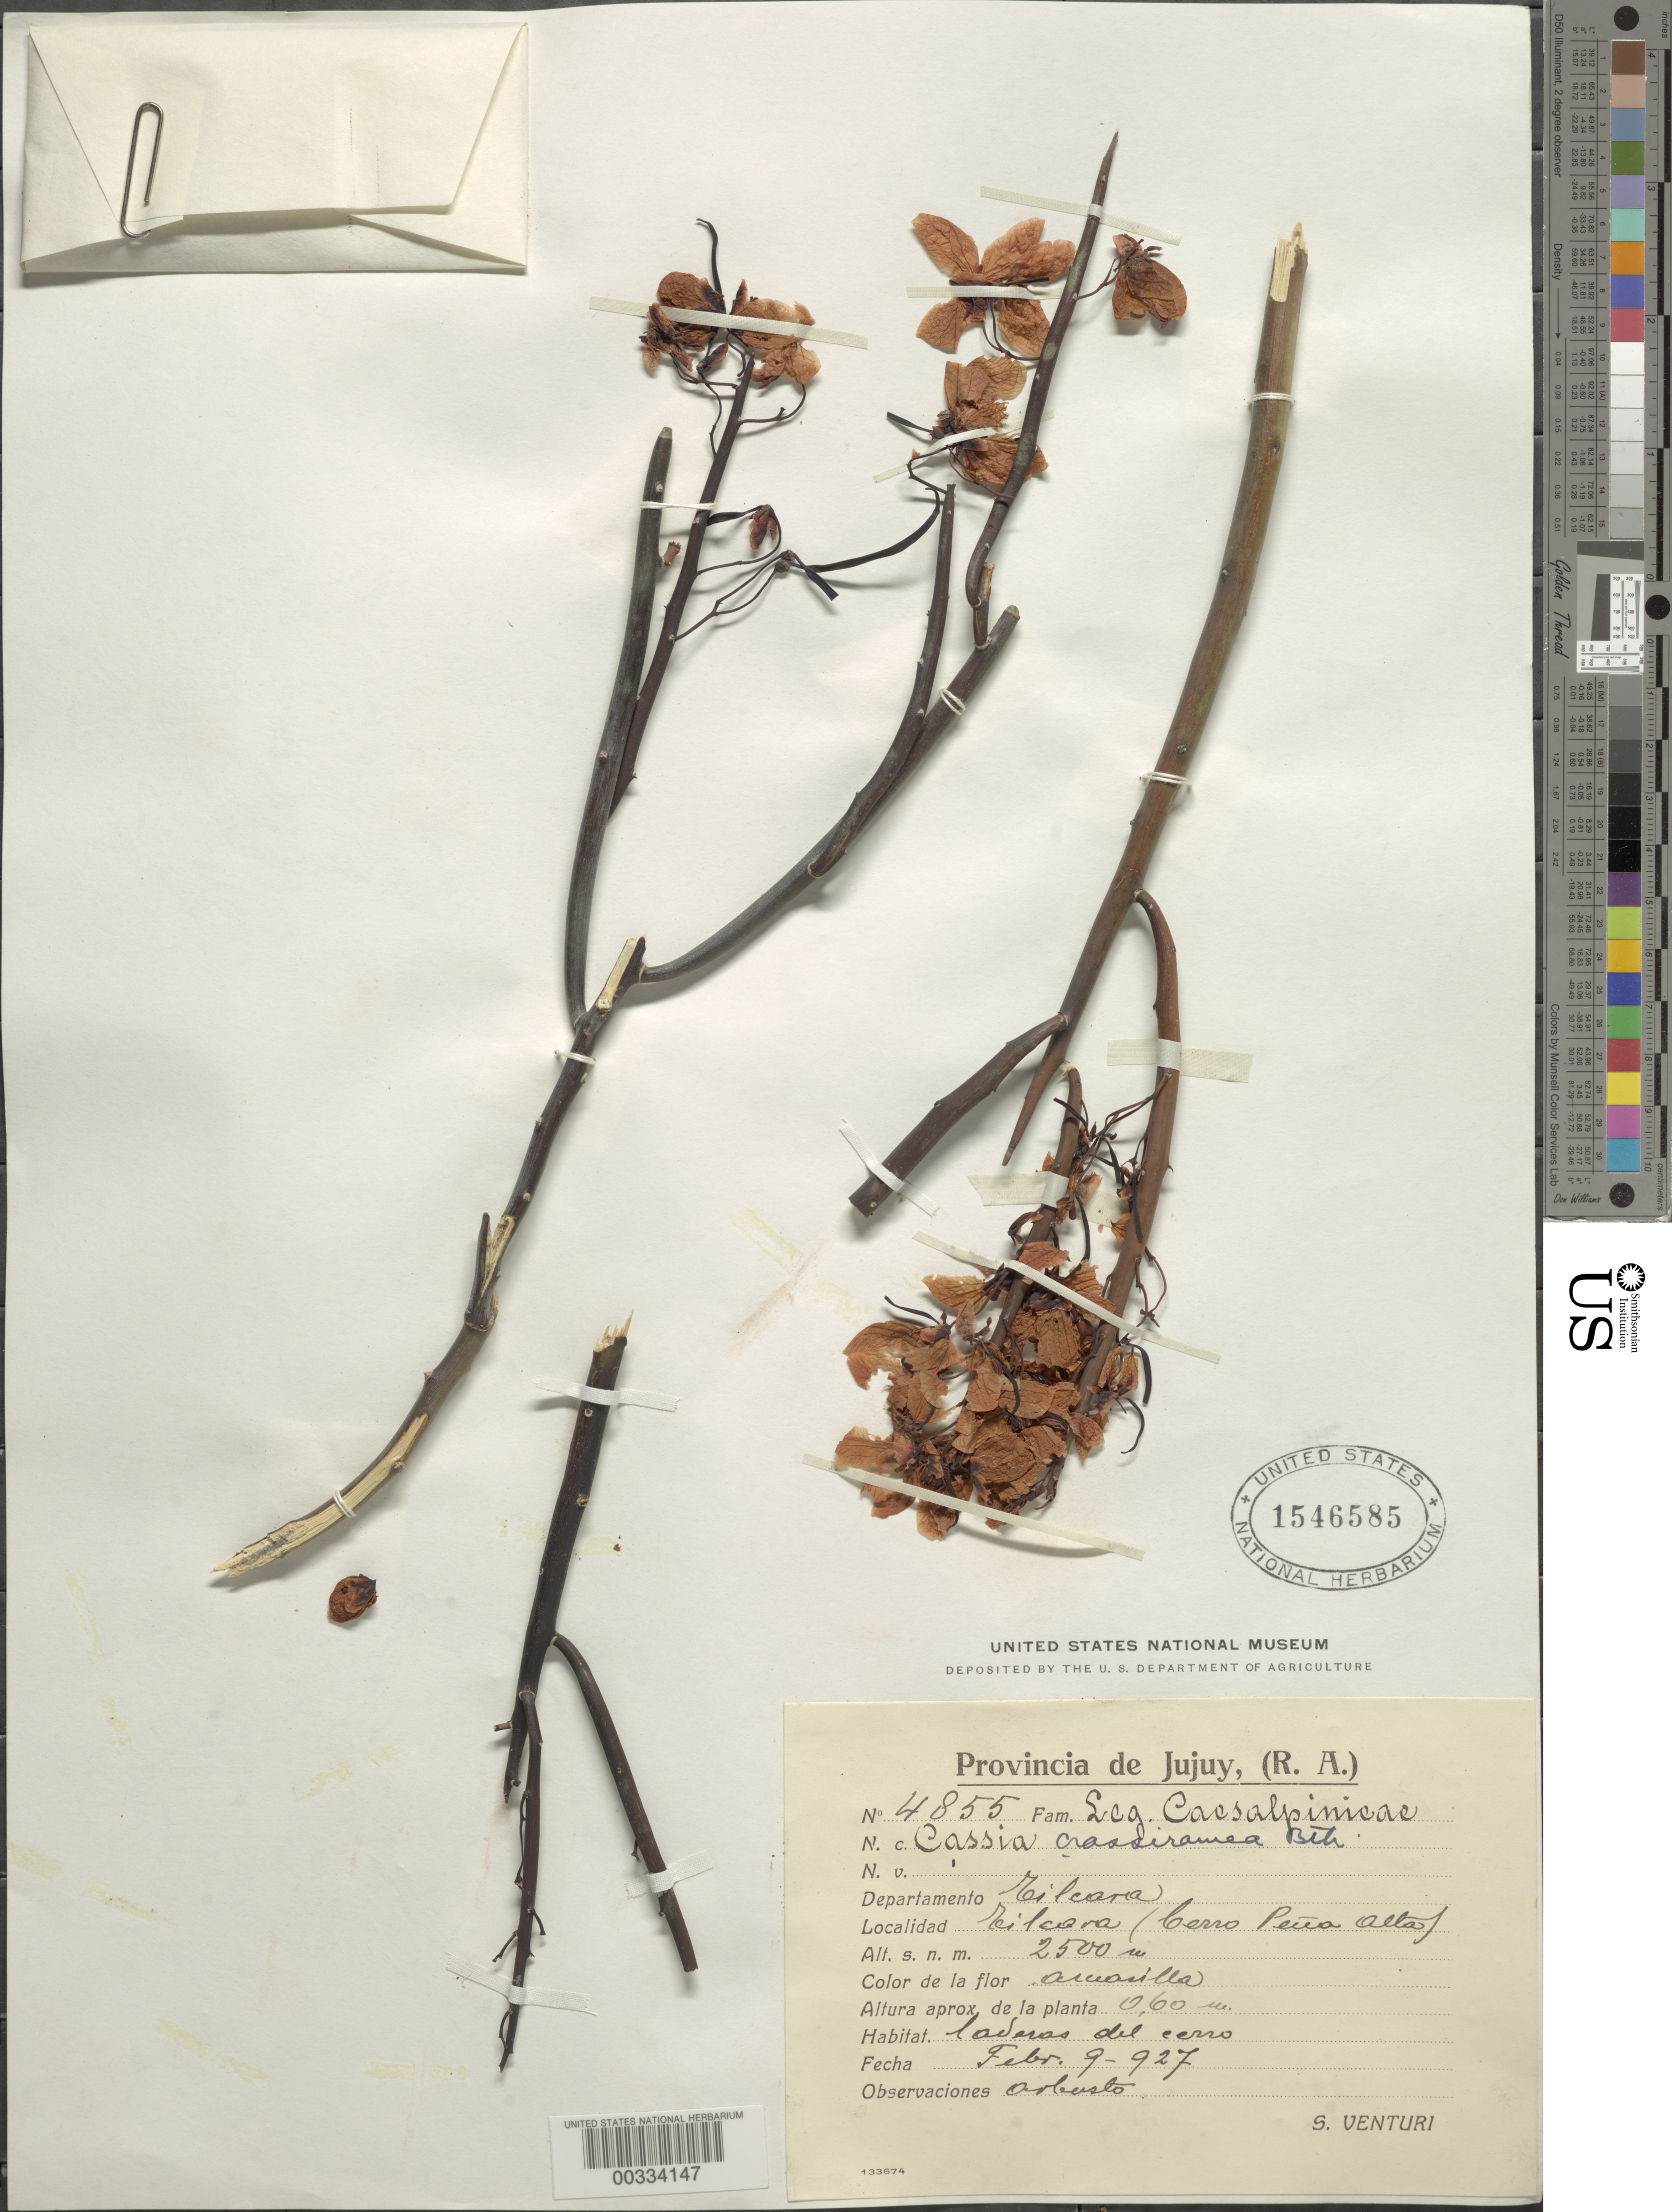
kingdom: Plantae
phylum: Tracheophyta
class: Magnoliopsida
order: Fabales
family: Fabaceae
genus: Senna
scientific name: Senna crassiramea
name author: (Benth.) H.S. Irwin & Barneby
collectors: S. Venturi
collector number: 4855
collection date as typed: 09 Feb 1927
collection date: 1927-02-09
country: Argentina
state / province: Jujuy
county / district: Tilcara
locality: Tilcara, Cerro Pena Alto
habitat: Slope of hill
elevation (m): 2500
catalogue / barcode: US 1546585